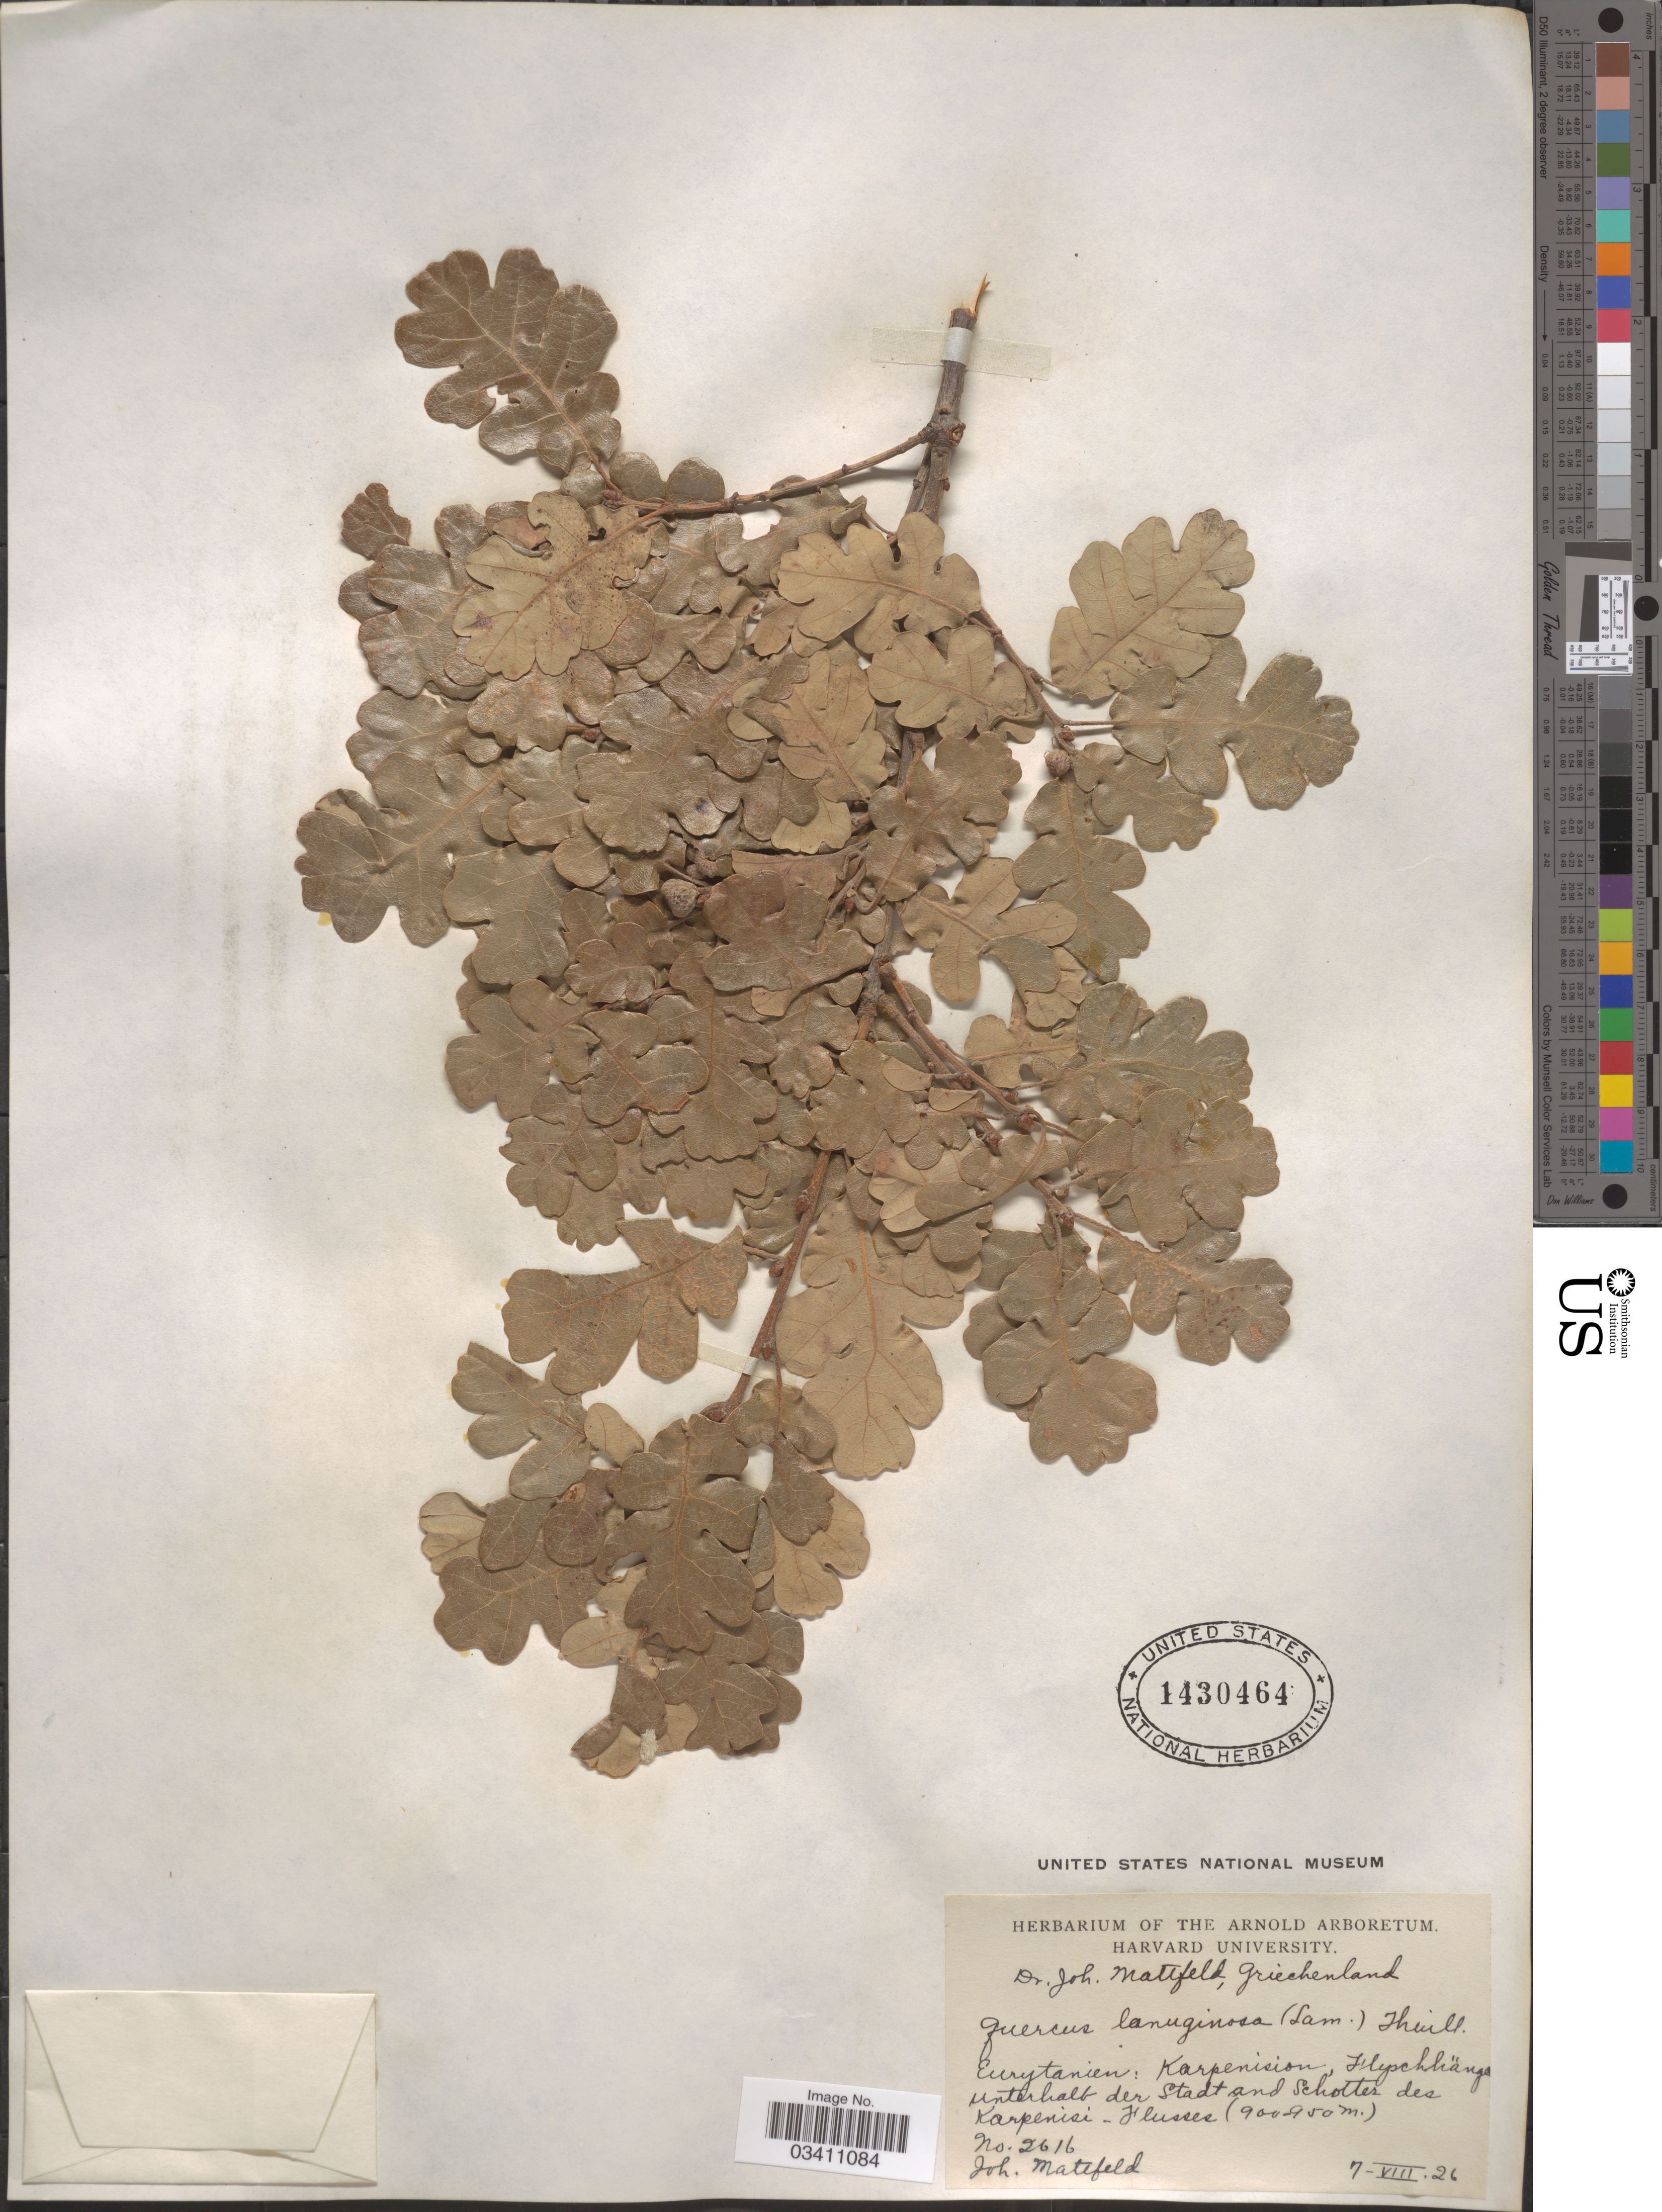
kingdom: Plantae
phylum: Tracheophyta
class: Magnoliopsida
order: Fagales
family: Fagaceae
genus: Quercus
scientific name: Quercus lanuginosa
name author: Beck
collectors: J. Mattfeld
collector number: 2616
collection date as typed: Transcribed d/m/y: 7/8/26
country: Greece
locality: Griechenland. Eurytanien: Karpenision, Flysch hänge unterhalb der Stadt und Schotter des Karpenisi - Flusses.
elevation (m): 900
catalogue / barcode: US 1430464